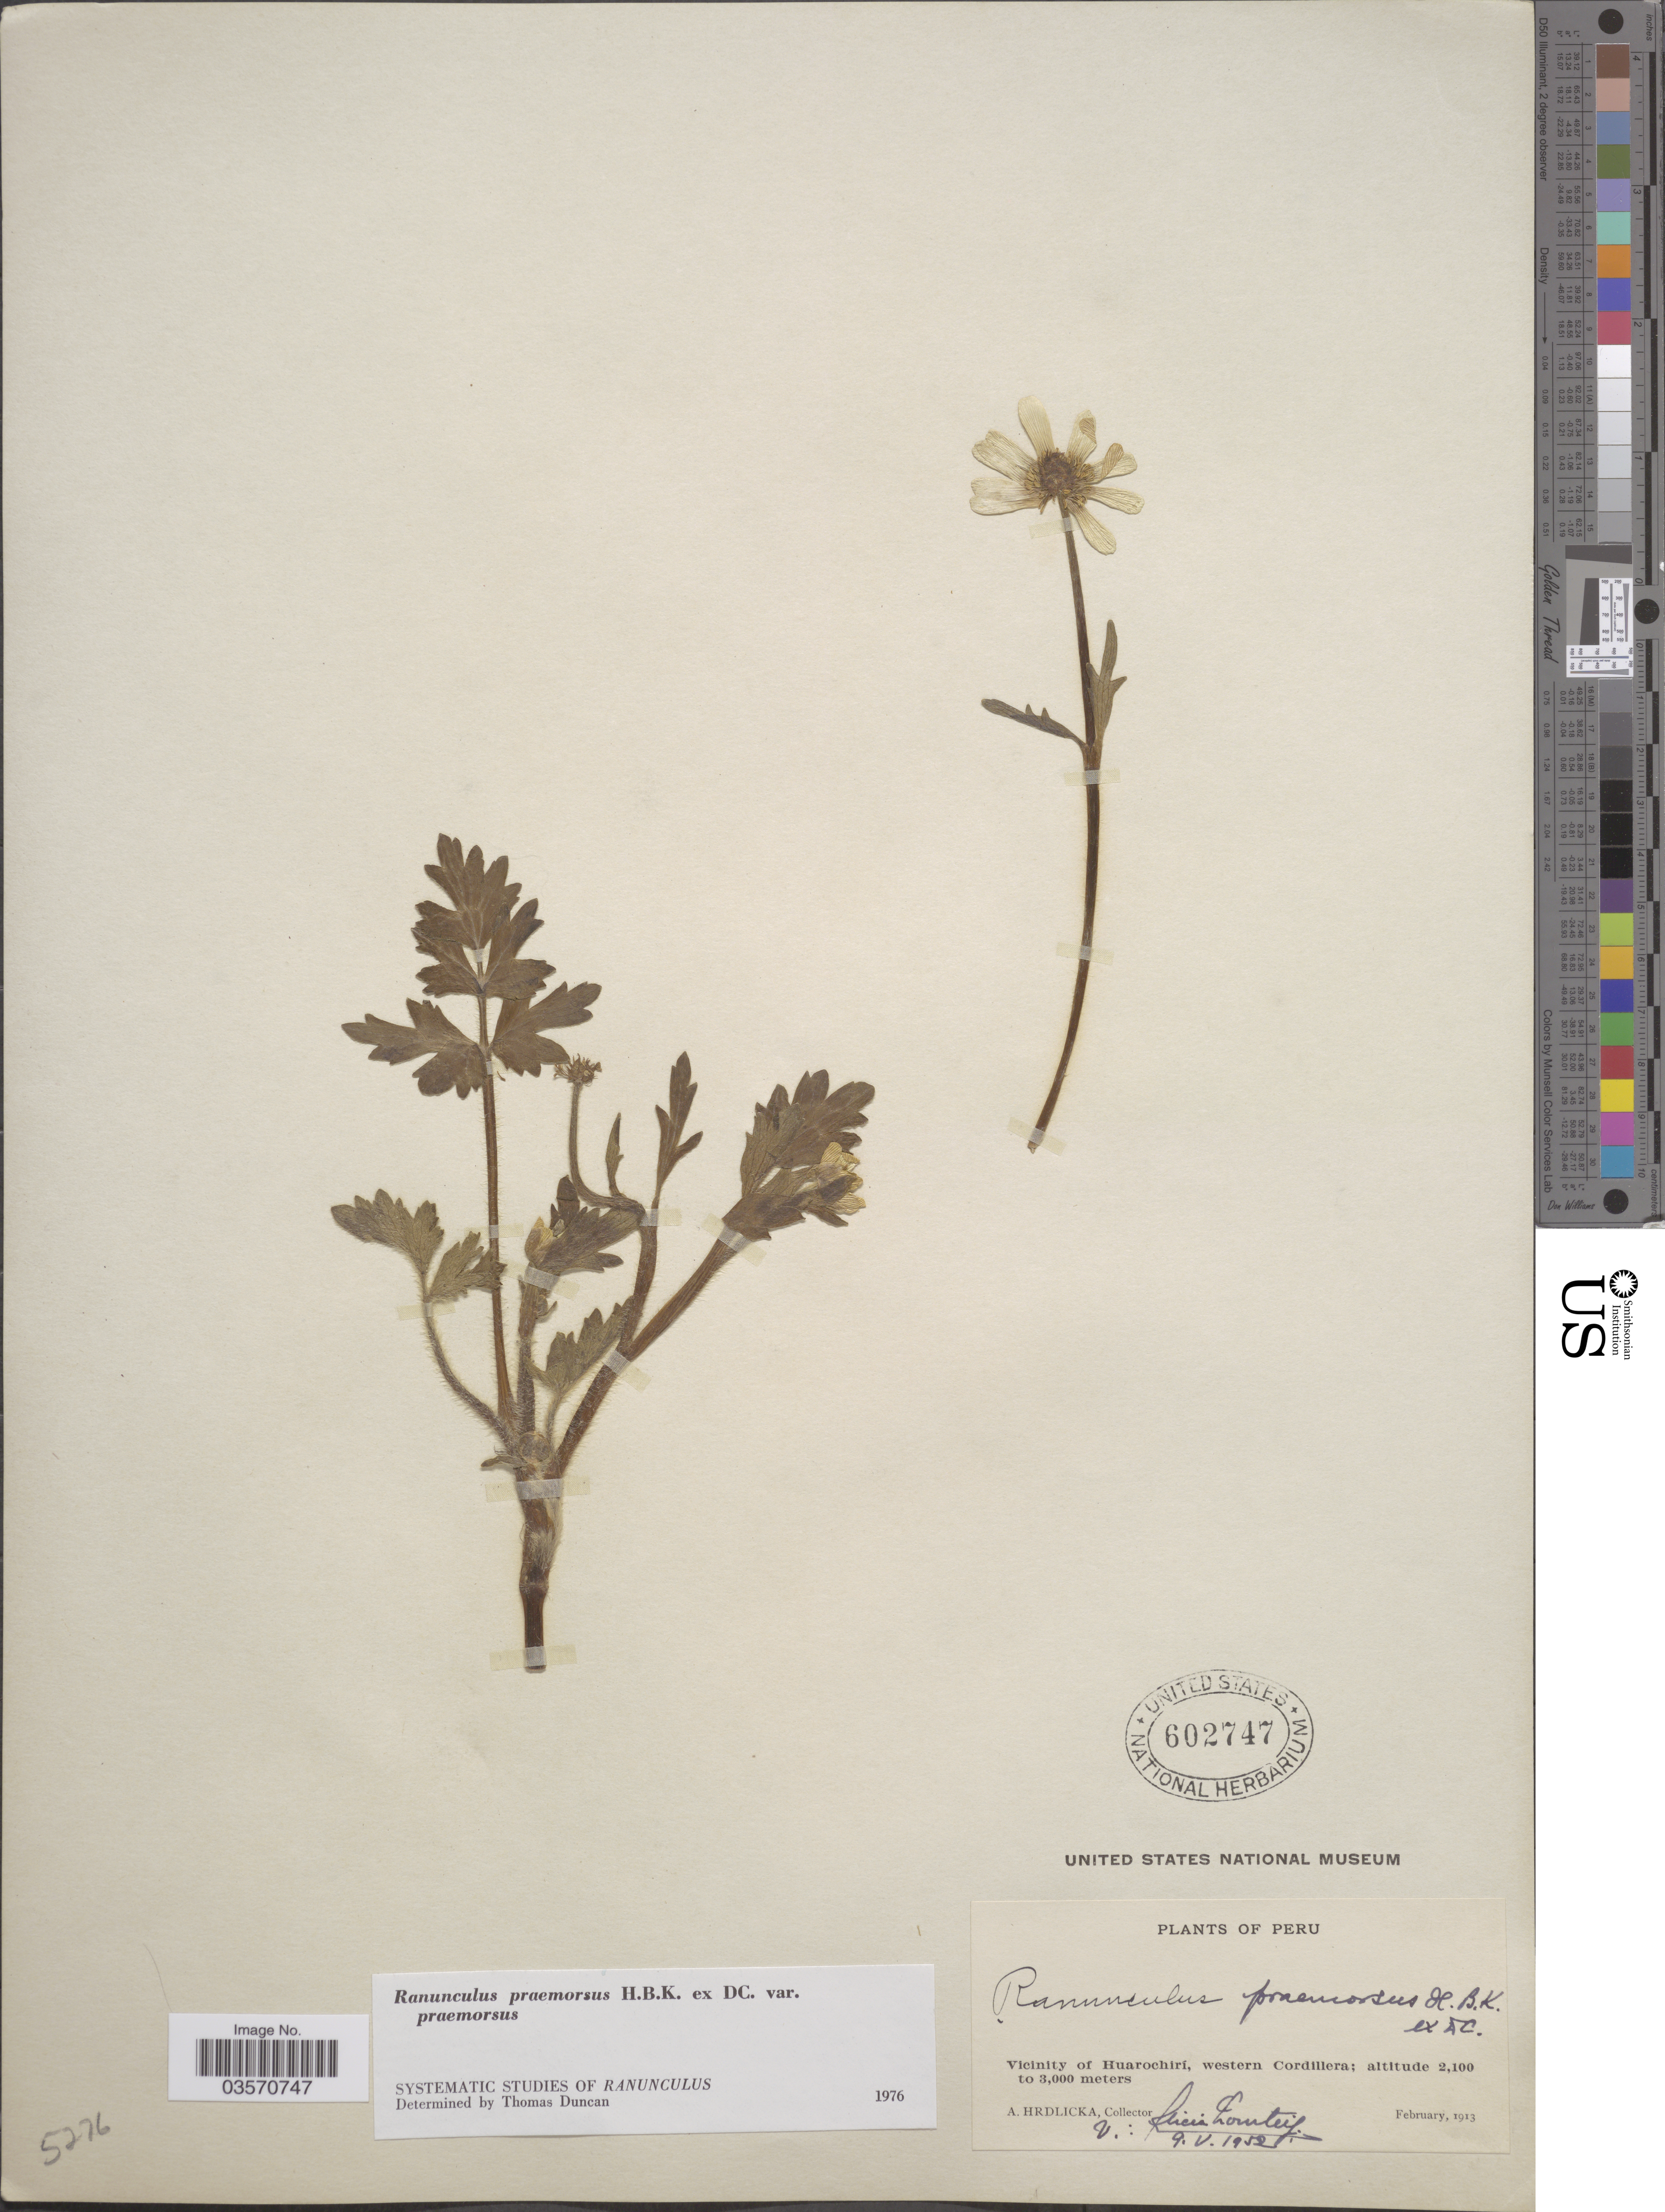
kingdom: Plantae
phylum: Tracheophyta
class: Magnoliopsida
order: Ranunculales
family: Ranunculaceae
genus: Ranunculus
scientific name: Ranunculus praemorsus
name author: Kunth ex DC.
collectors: A. Hrdlicka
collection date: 1913-02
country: Peru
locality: Vicinity of Huarochirí, western Cordillera.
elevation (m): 2100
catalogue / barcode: US 602747